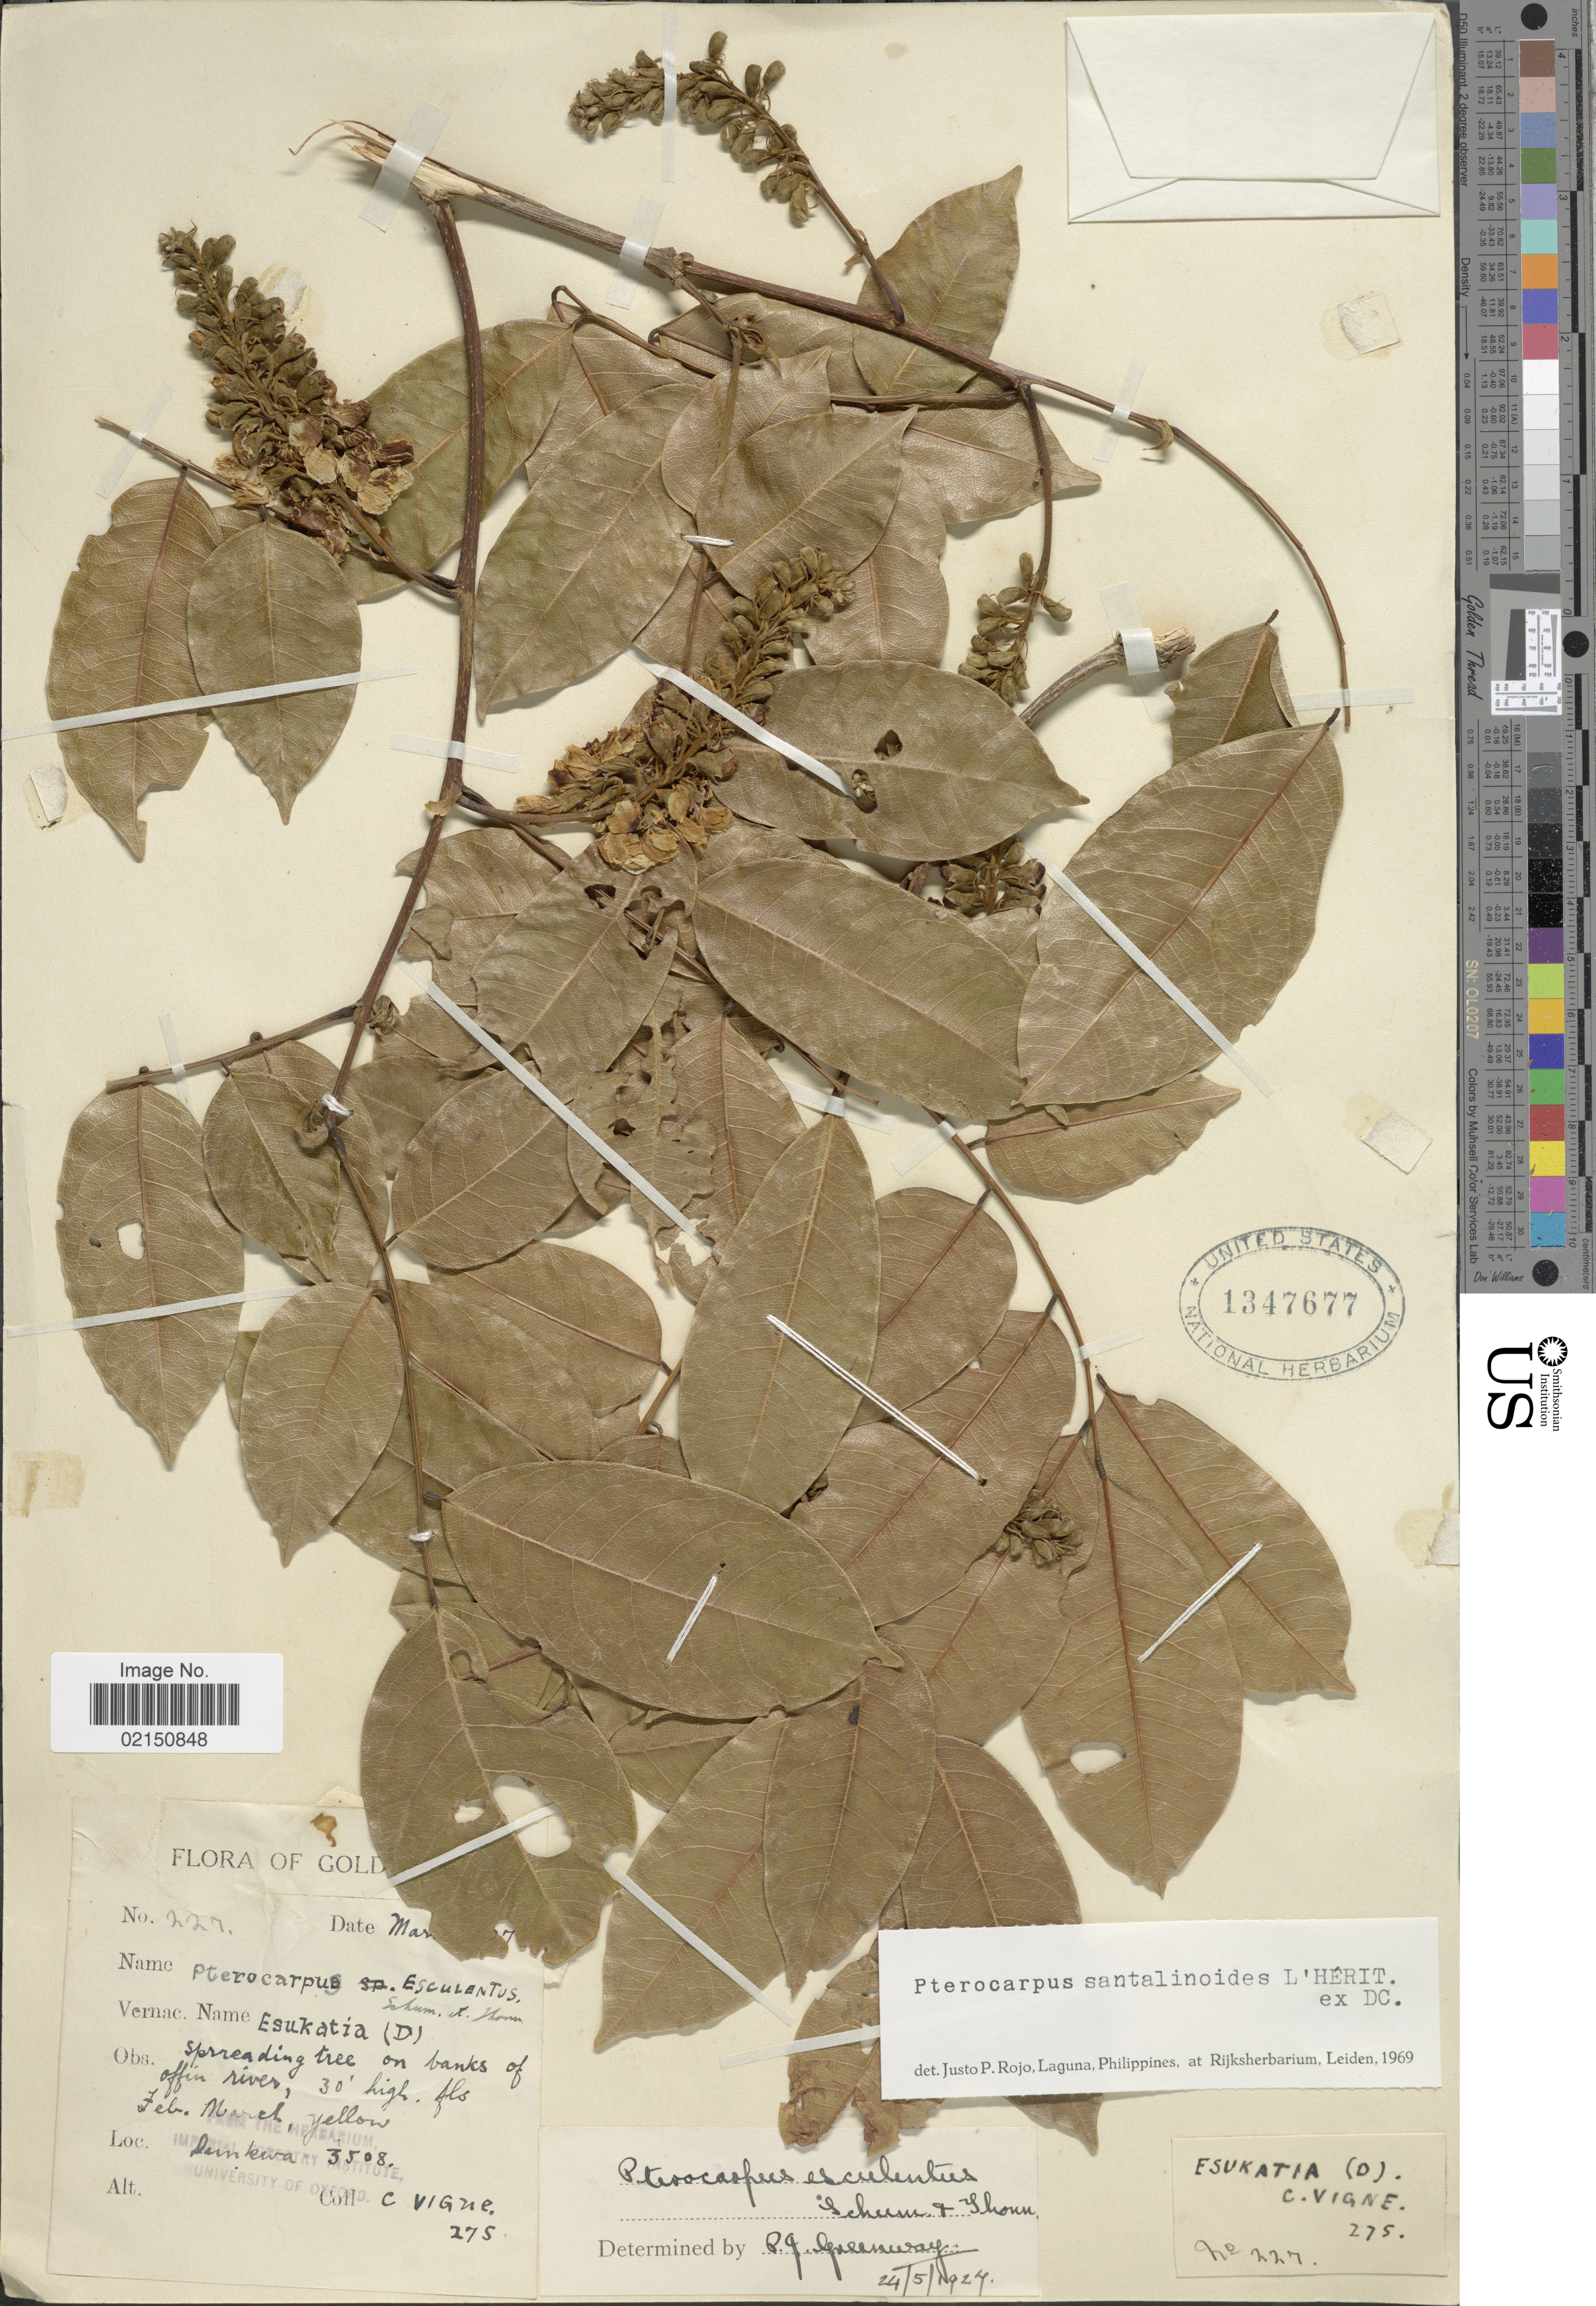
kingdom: Plantae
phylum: Tracheophyta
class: Magnoliopsida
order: Fabales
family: Fabaceae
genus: Pterocarpus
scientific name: Pterocarpus santalinoides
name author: L'Hér. ex DC.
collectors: C. Vigne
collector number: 227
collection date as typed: mar!7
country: Ghana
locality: Gold [illegible text] Dunkwa.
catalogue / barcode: US 1347677